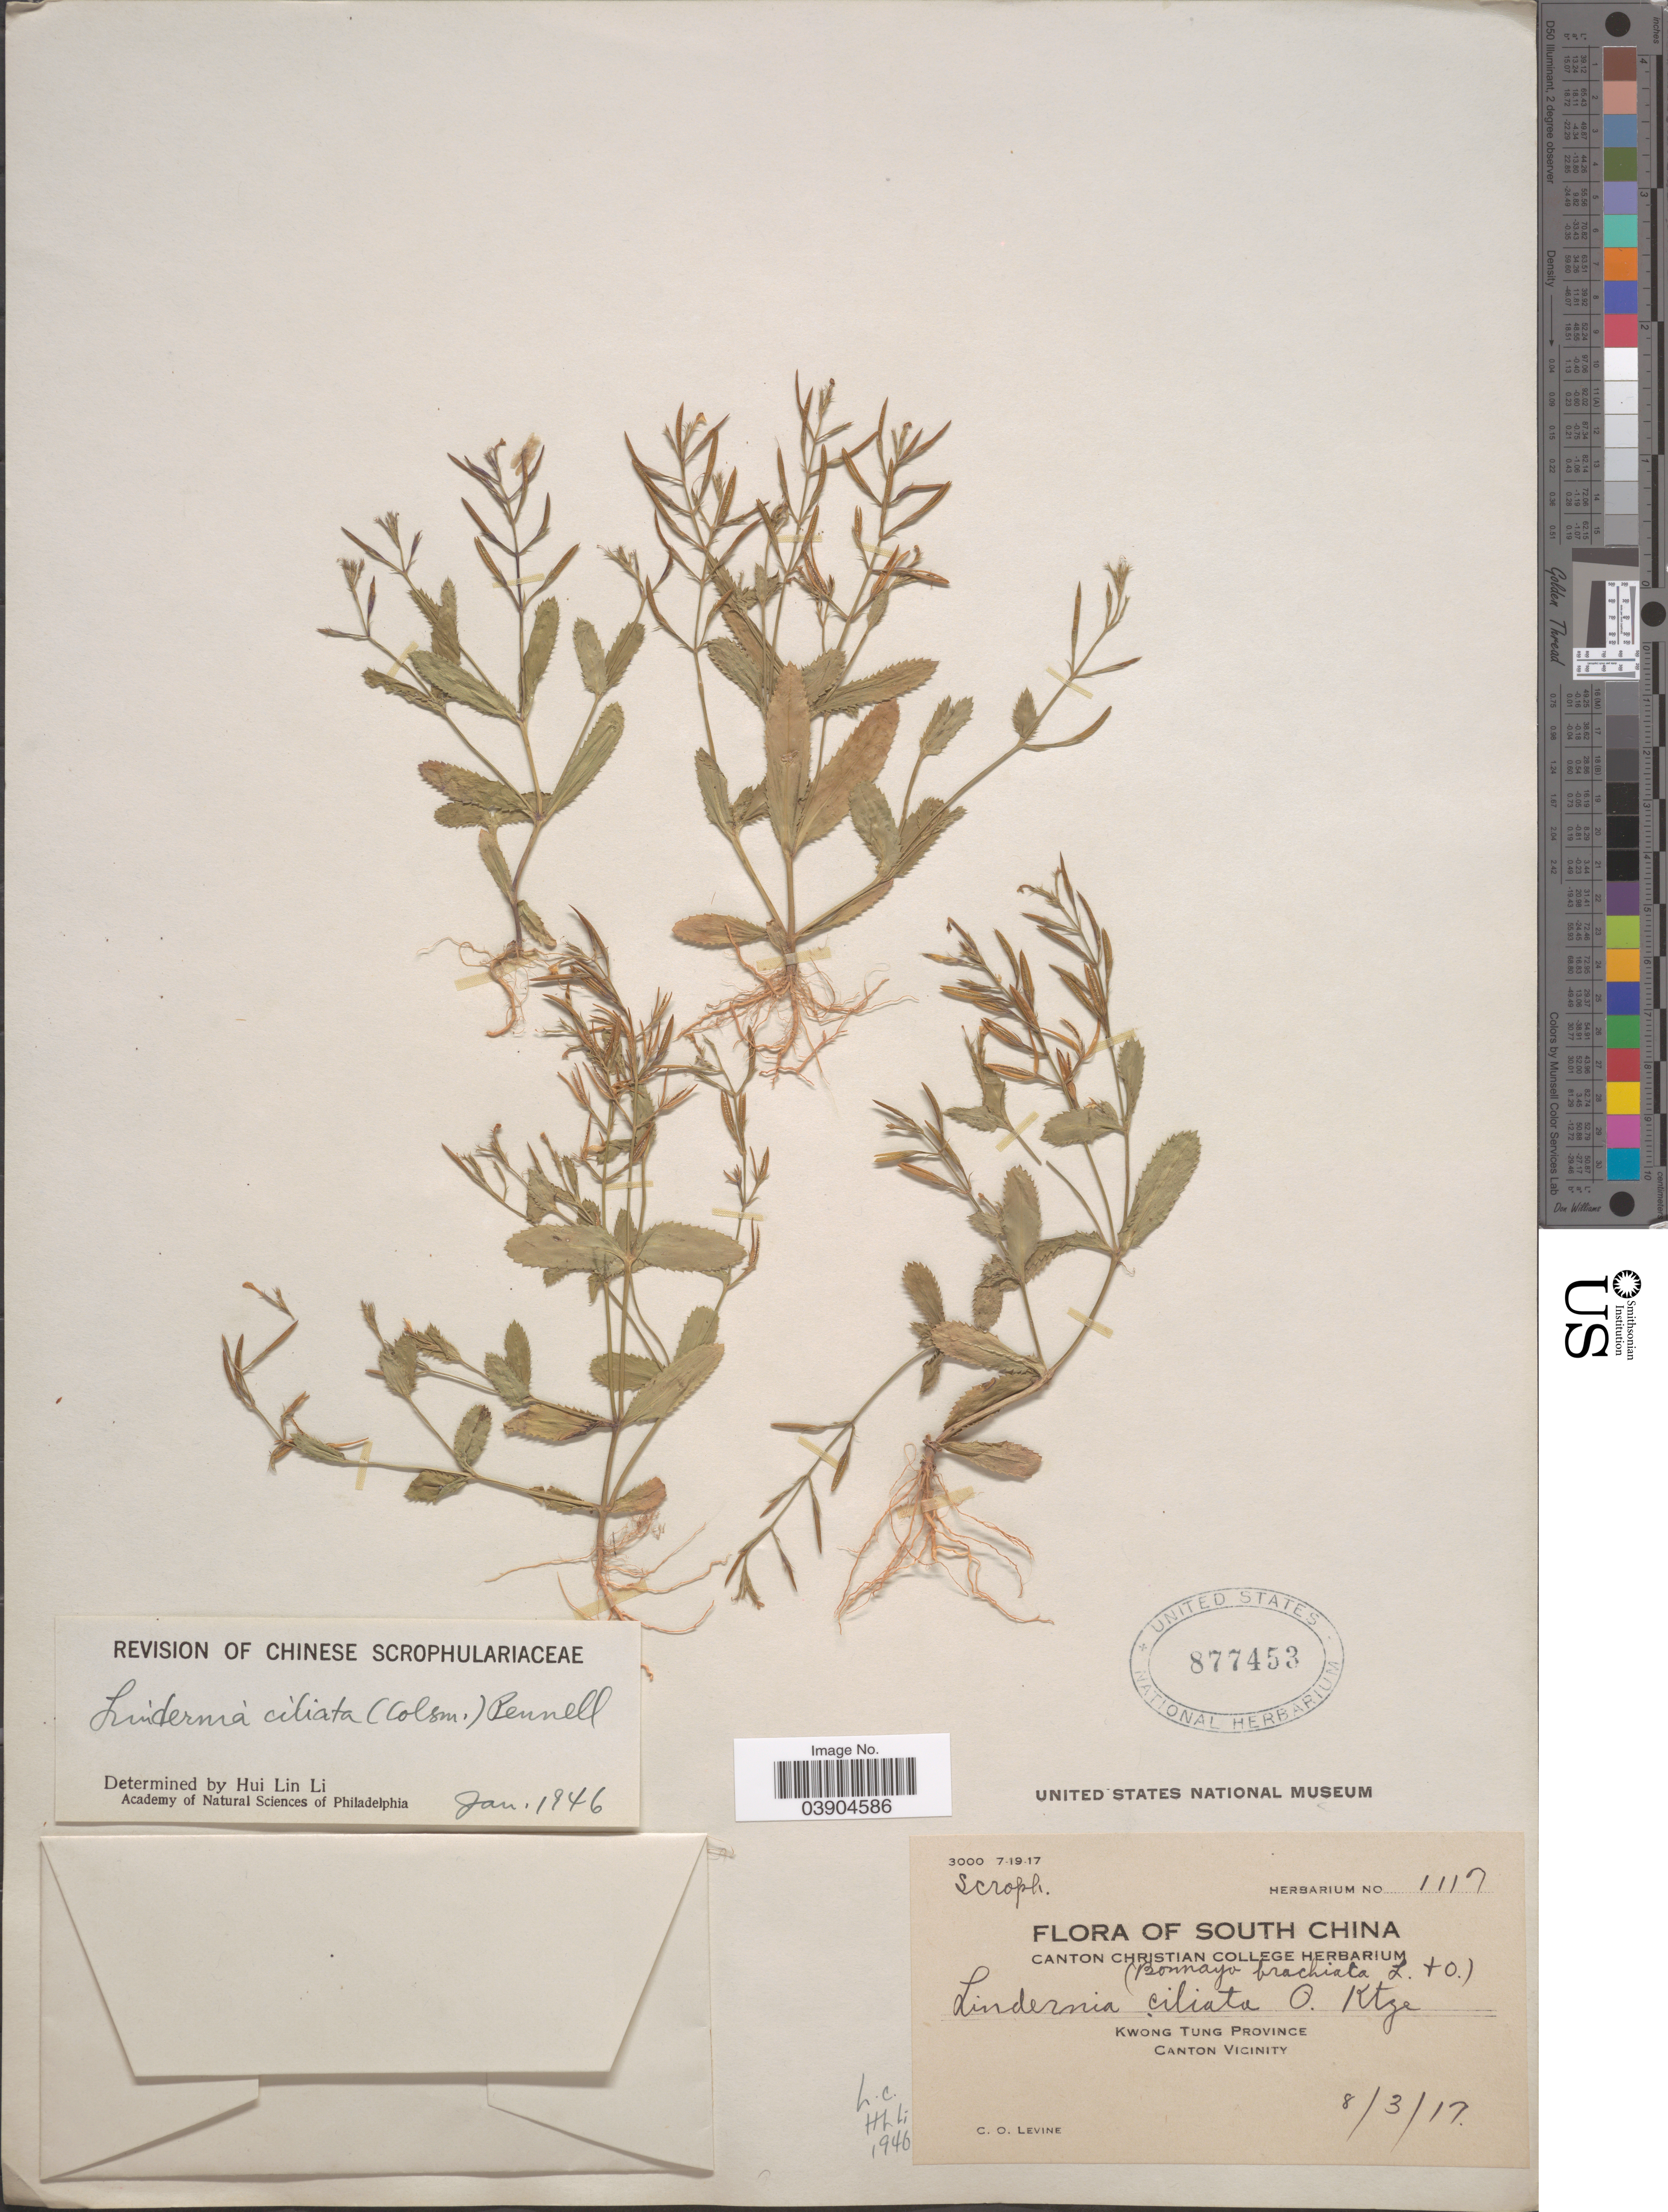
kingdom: Plantae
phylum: Tracheophyta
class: Magnoliopsida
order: Lamiales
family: Linderniaceae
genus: Lindernia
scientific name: Lindernia ciliata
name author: (Colsm.) Pennell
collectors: C. O. Levine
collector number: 1117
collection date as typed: Transcribed d/m/y: 8/3/17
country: China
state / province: Guangdong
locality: South China. Kwon Tung Province. Canton Vicinity.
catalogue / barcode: US 877453